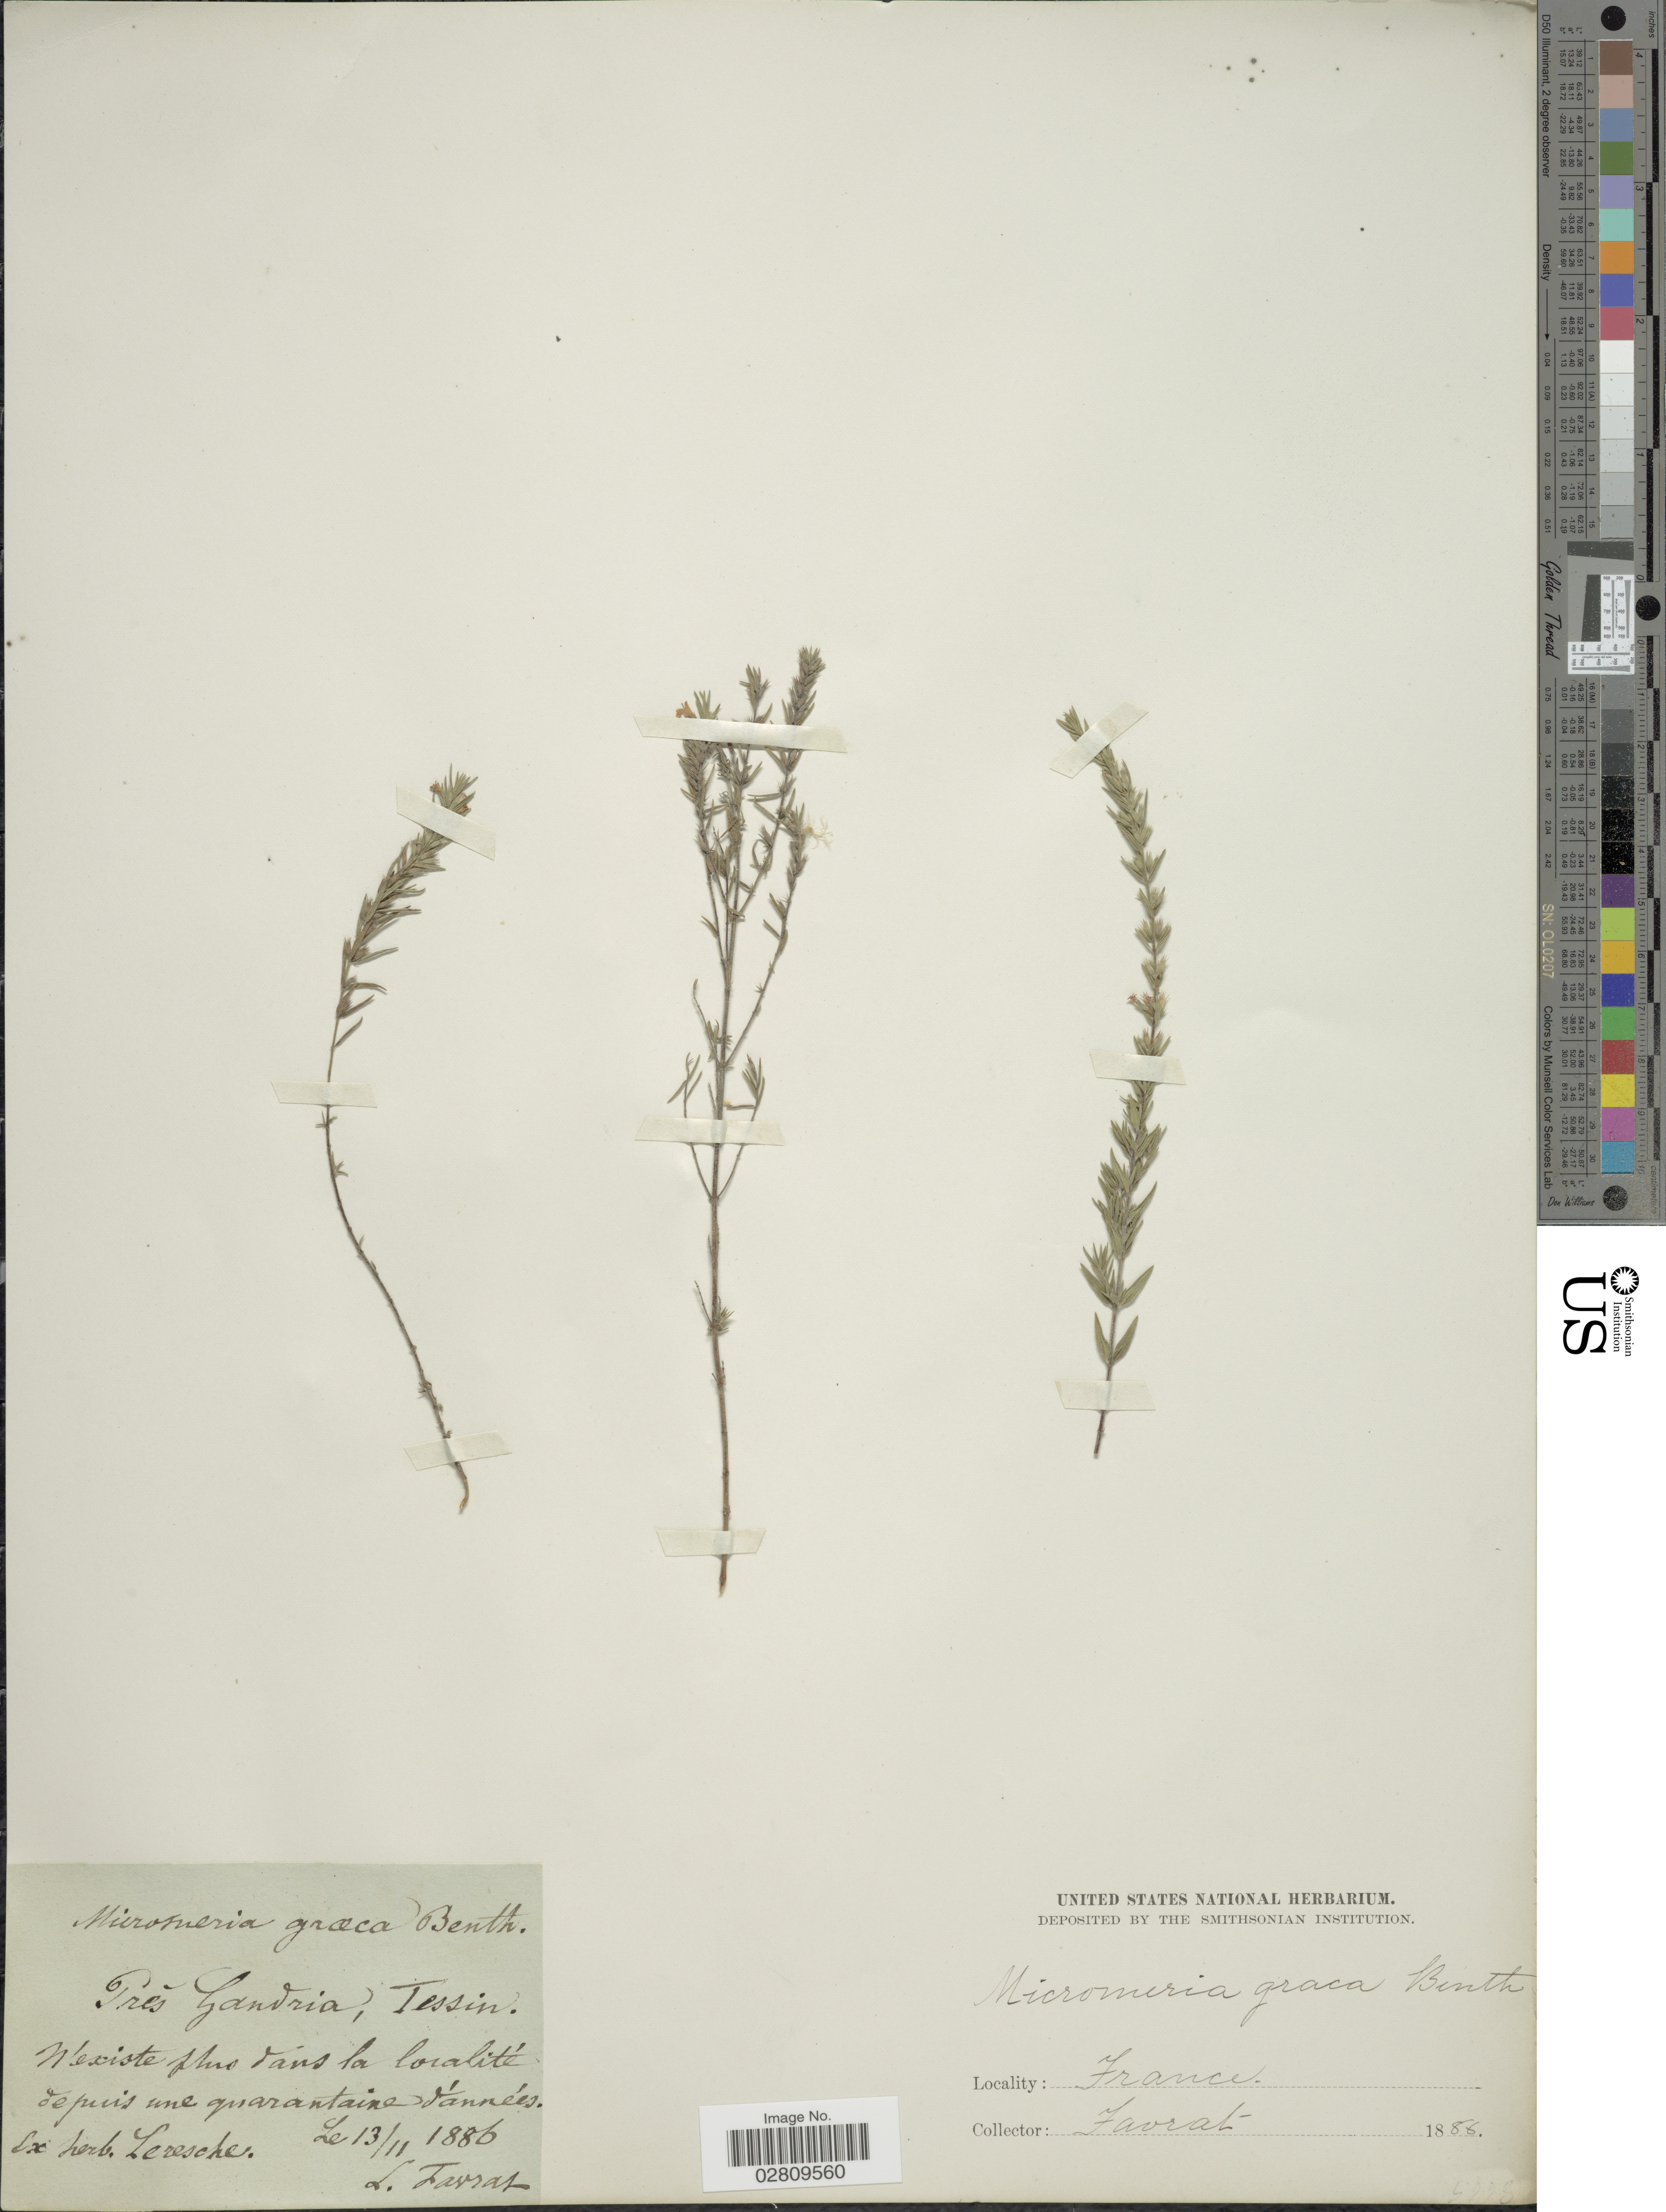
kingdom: Plantae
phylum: Tracheophyta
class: Magnoliopsida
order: Lamiales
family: Lamiaceae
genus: Micromeria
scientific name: Micromeria graeca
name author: Benth. ex Rchb.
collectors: L. Favrat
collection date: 1886-11-13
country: France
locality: Prés Gandria, Tessin. N'existe flus dans la localité de puis une quarantine d'années. [interpreted]